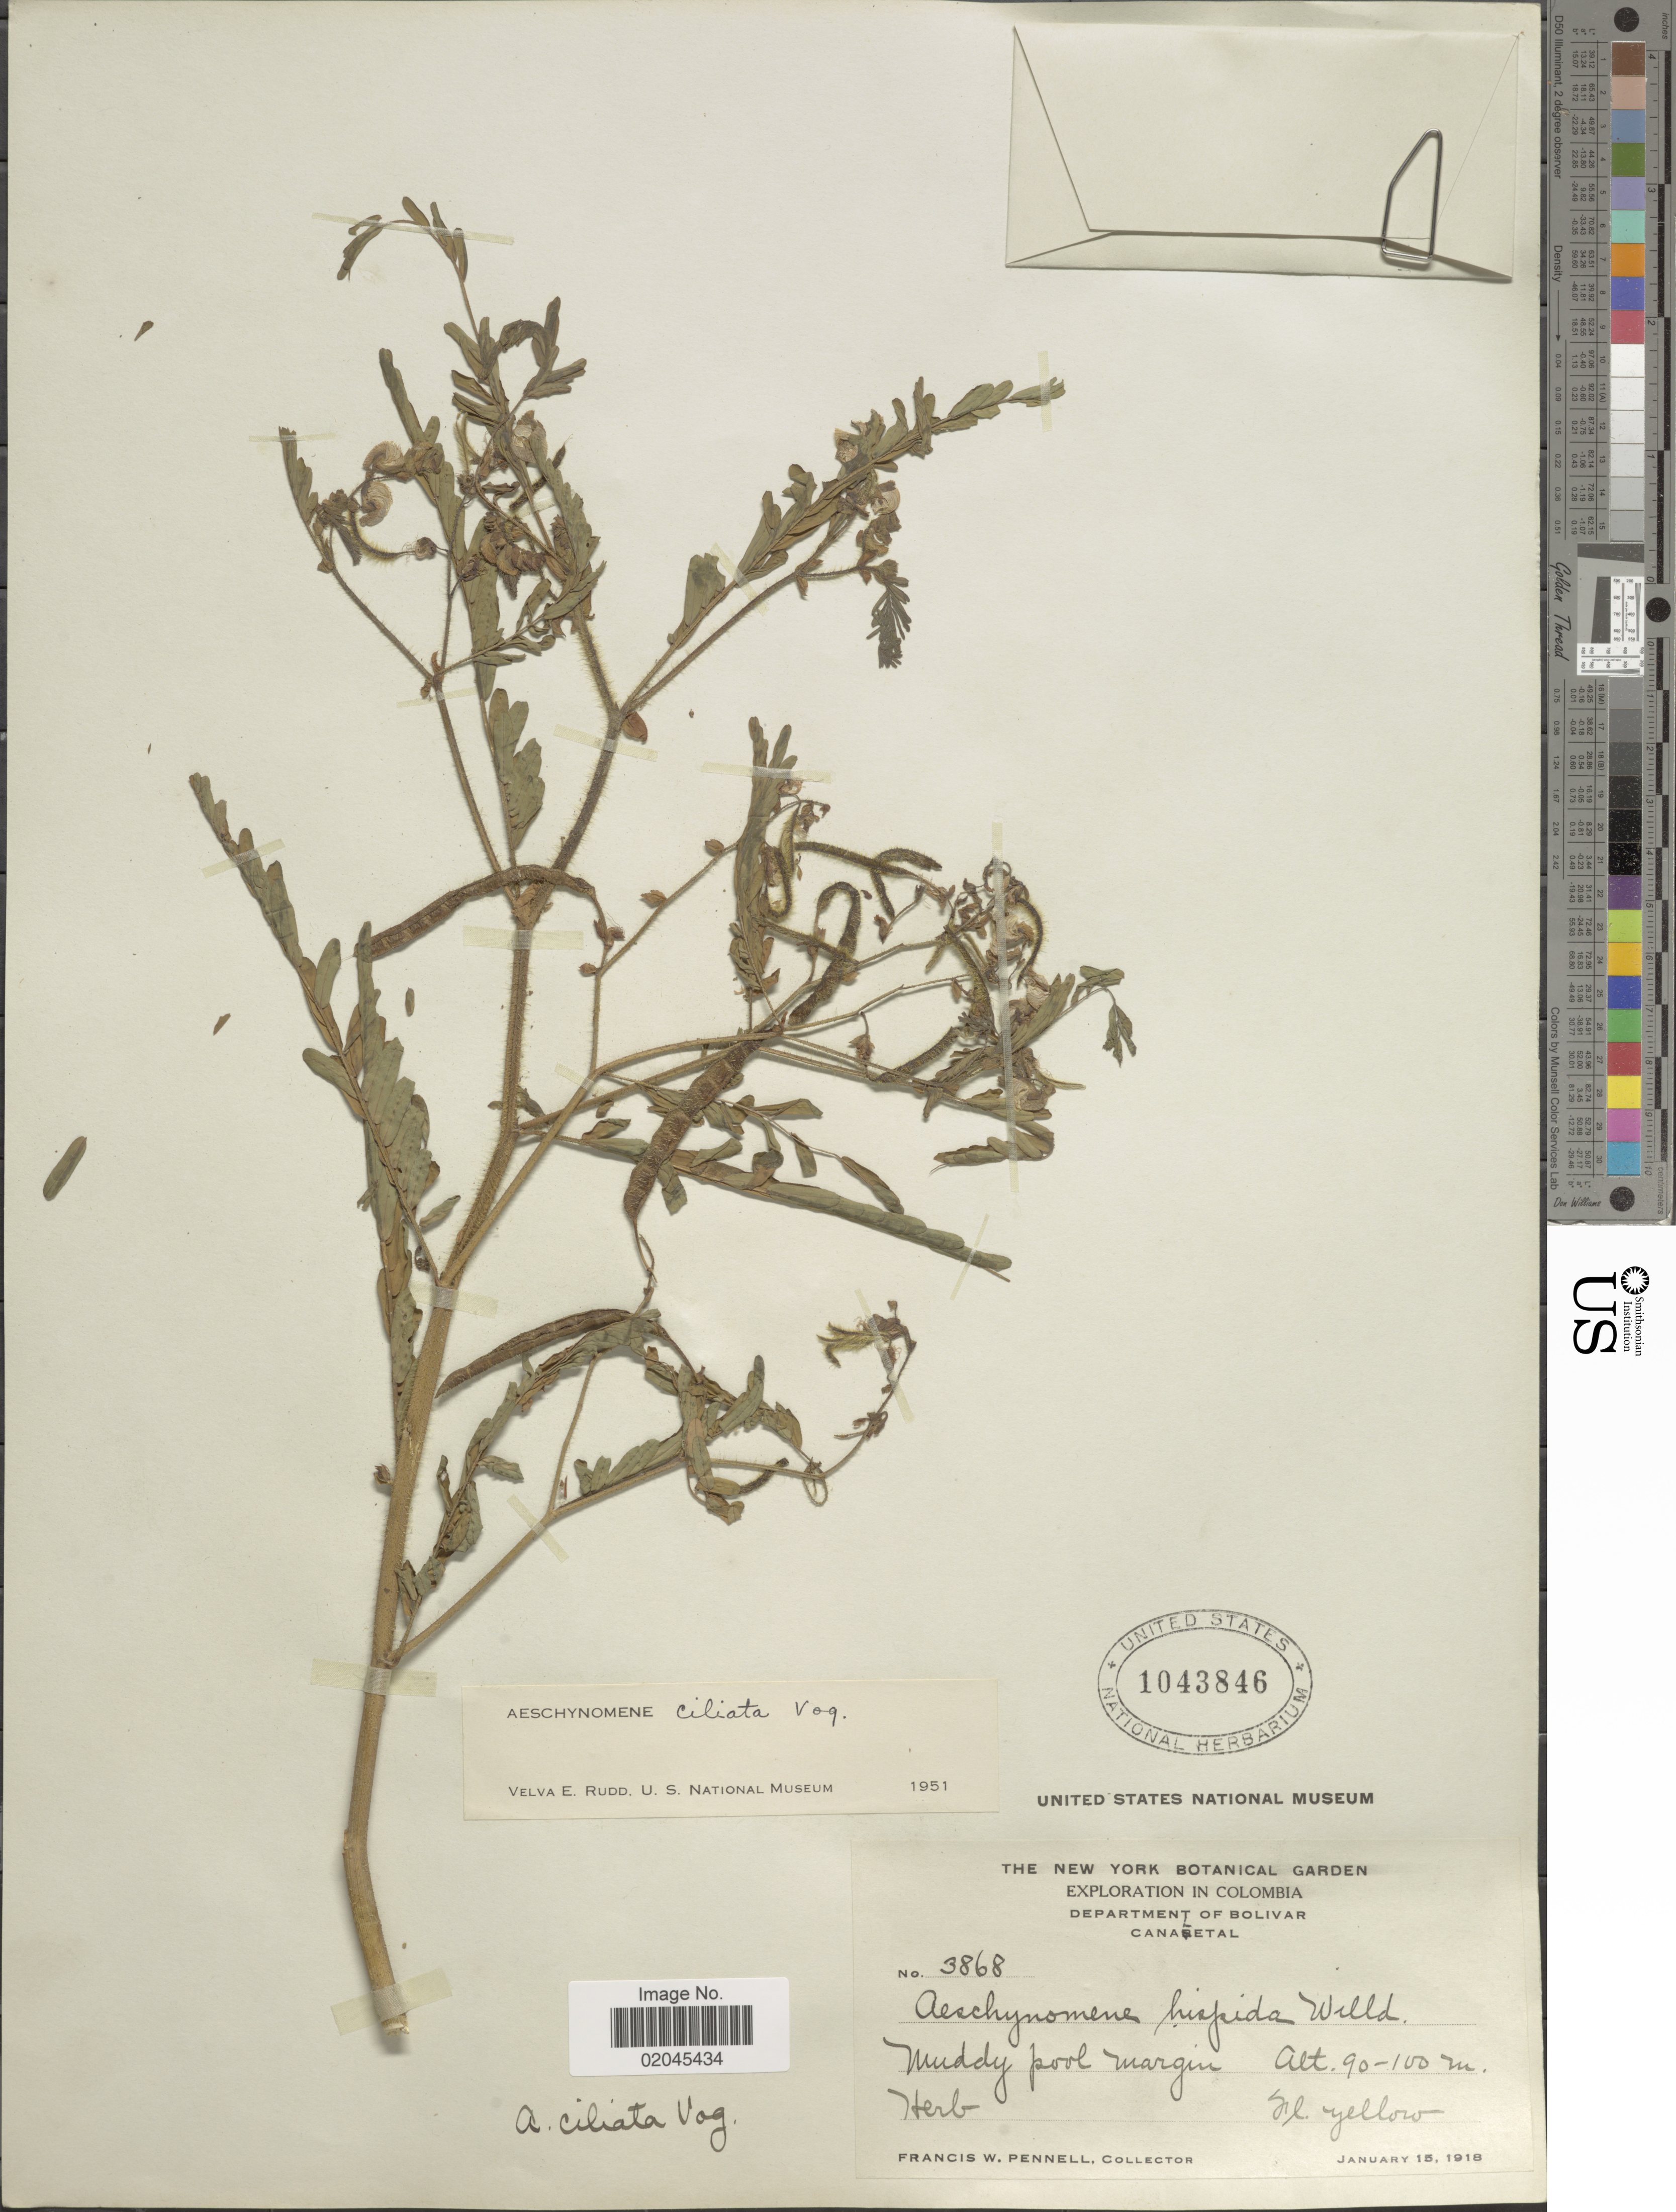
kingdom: Plantae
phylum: Tracheophyta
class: Magnoliopsida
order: Fabales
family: Fabaceae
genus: Aeschynomene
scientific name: Aeschynomene ciliata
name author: Vogel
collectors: F. W. Pennell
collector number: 3868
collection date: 1918-01-15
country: Colombia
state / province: Bolívar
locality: Department of Bolivar, Canasetal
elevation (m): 90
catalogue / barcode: US 1043846